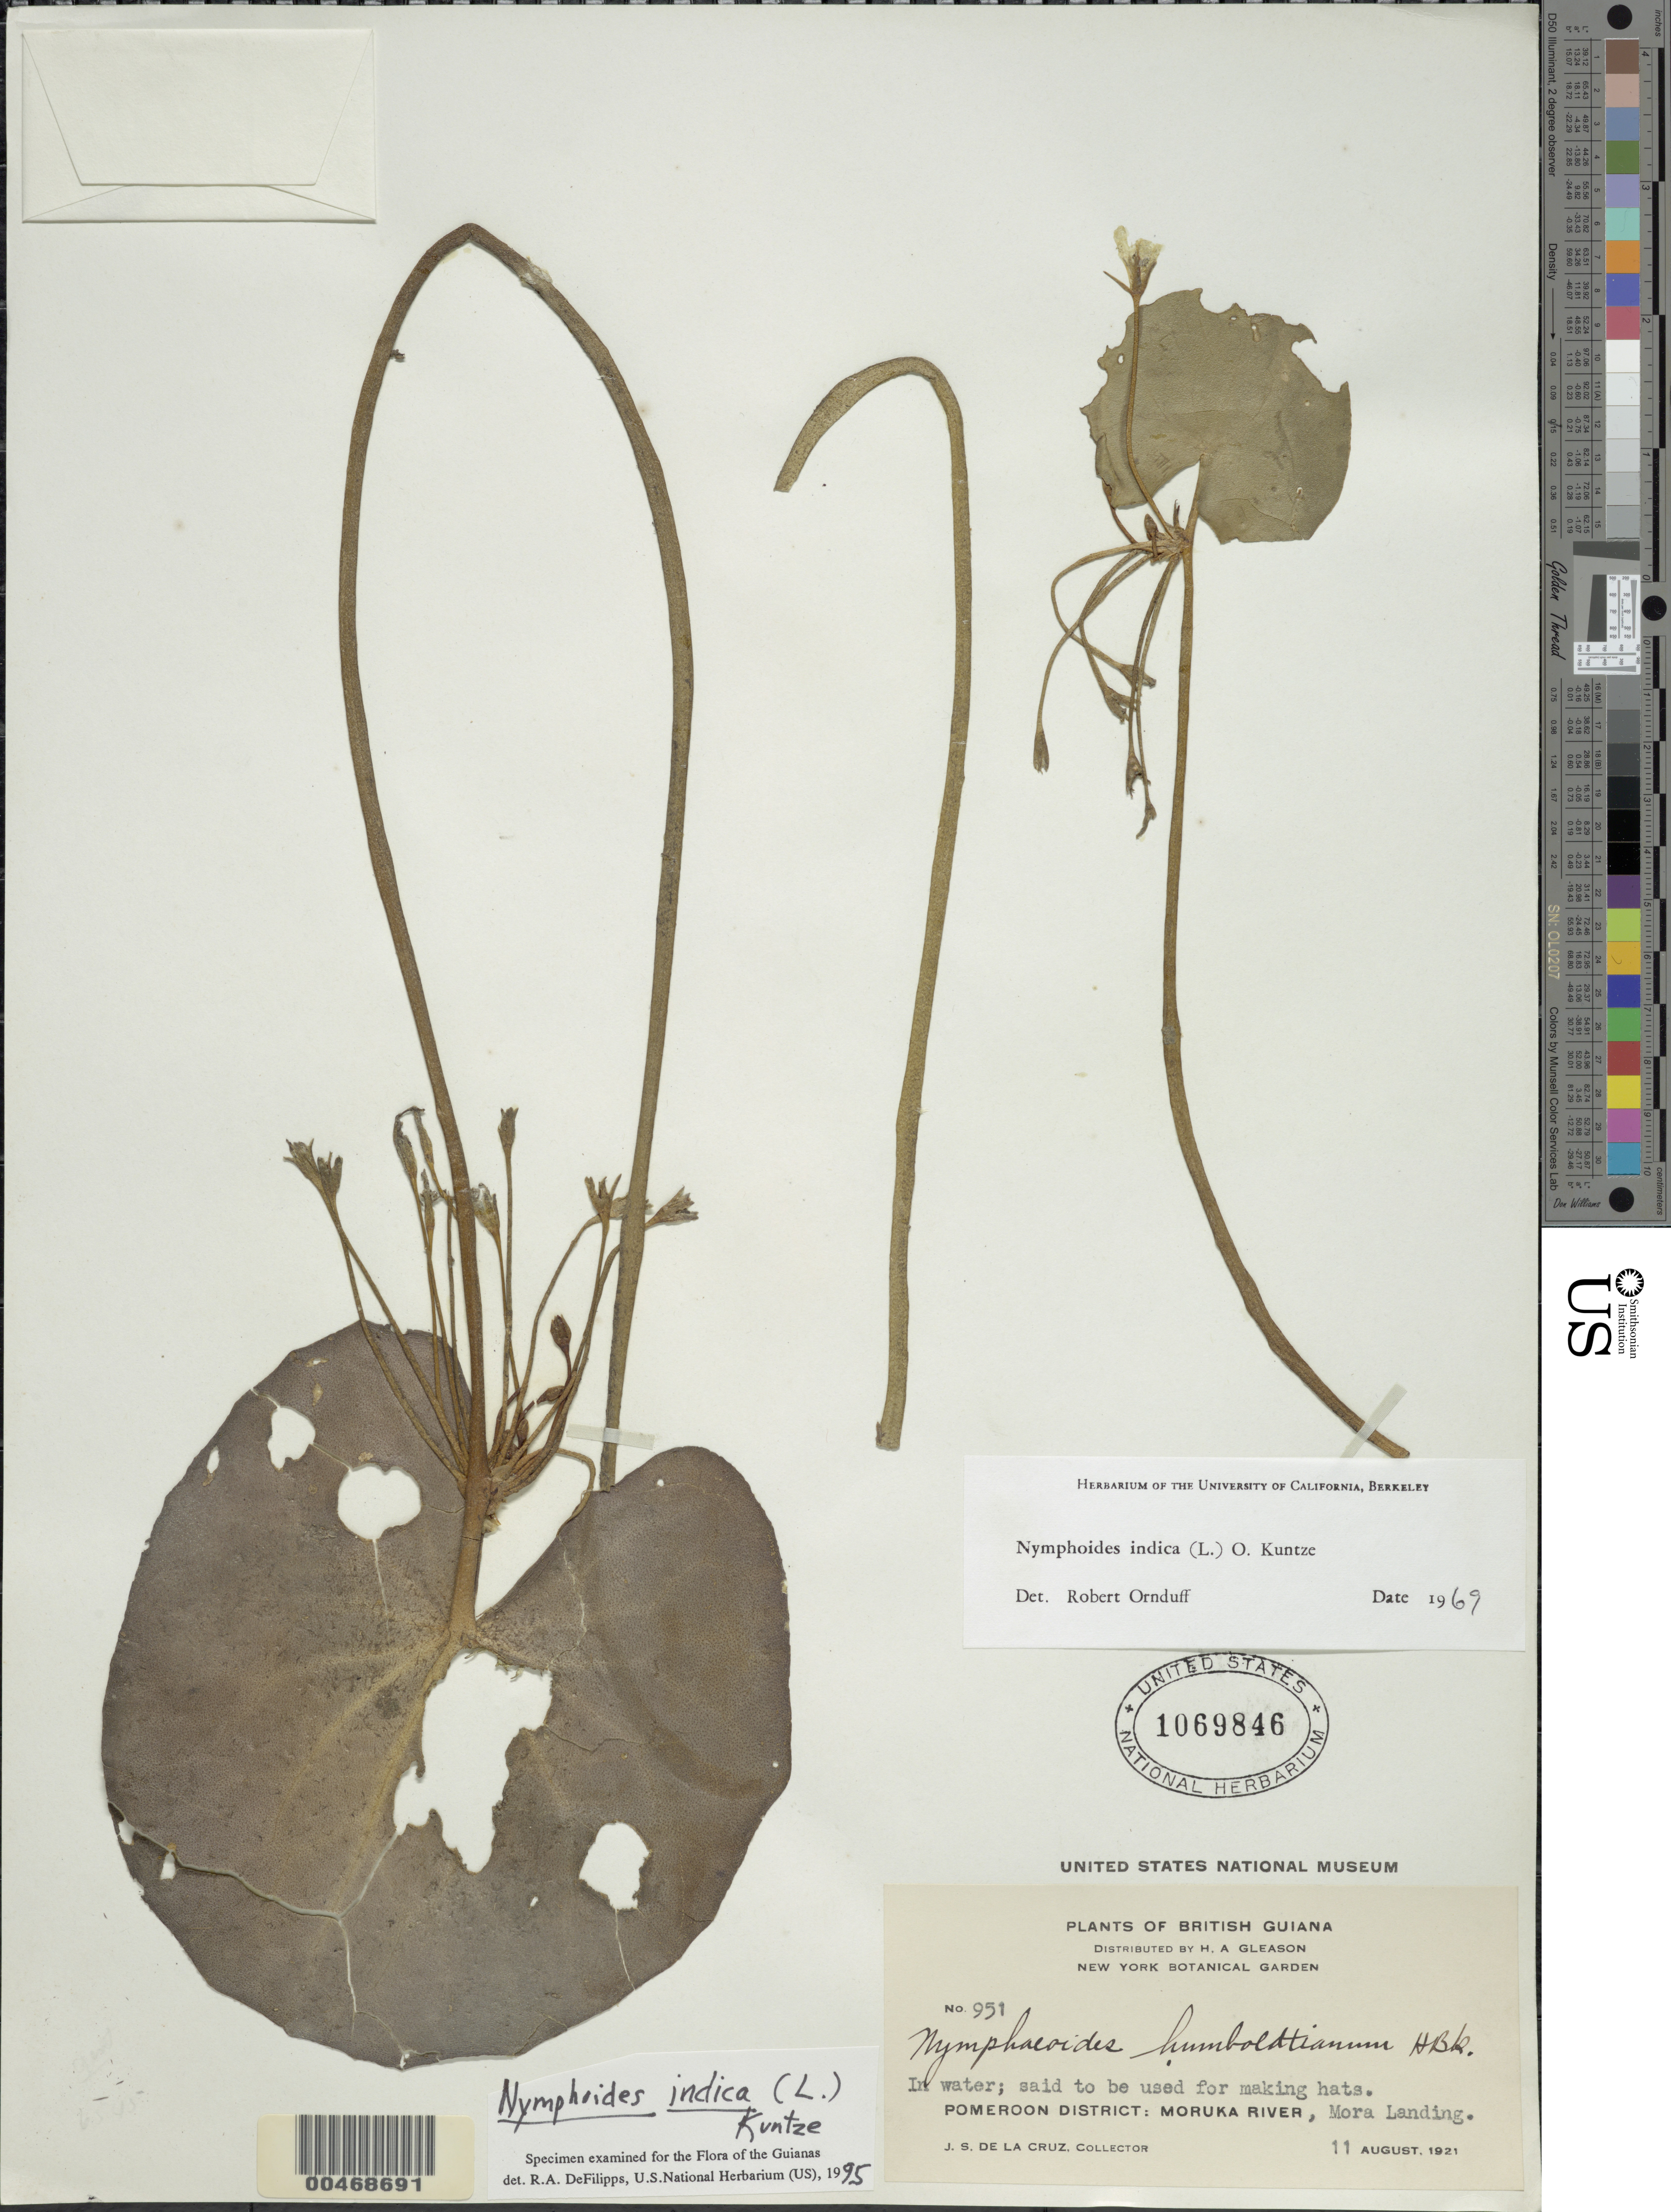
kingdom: Plantae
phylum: Tracheophyta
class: Magnoliopsida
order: Asterales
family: Menyanthaceae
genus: Nymphoides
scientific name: Nymphoides indica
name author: (L.) Kuntze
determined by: DeFilipps, R. A.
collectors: J. S. de la Cruz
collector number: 951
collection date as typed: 11-Aug-21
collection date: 1921-08-11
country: Guyana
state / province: Barima-Waini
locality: Mora Landing, Moruka R., Pomeroon Dist.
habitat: In water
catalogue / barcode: US 1069846